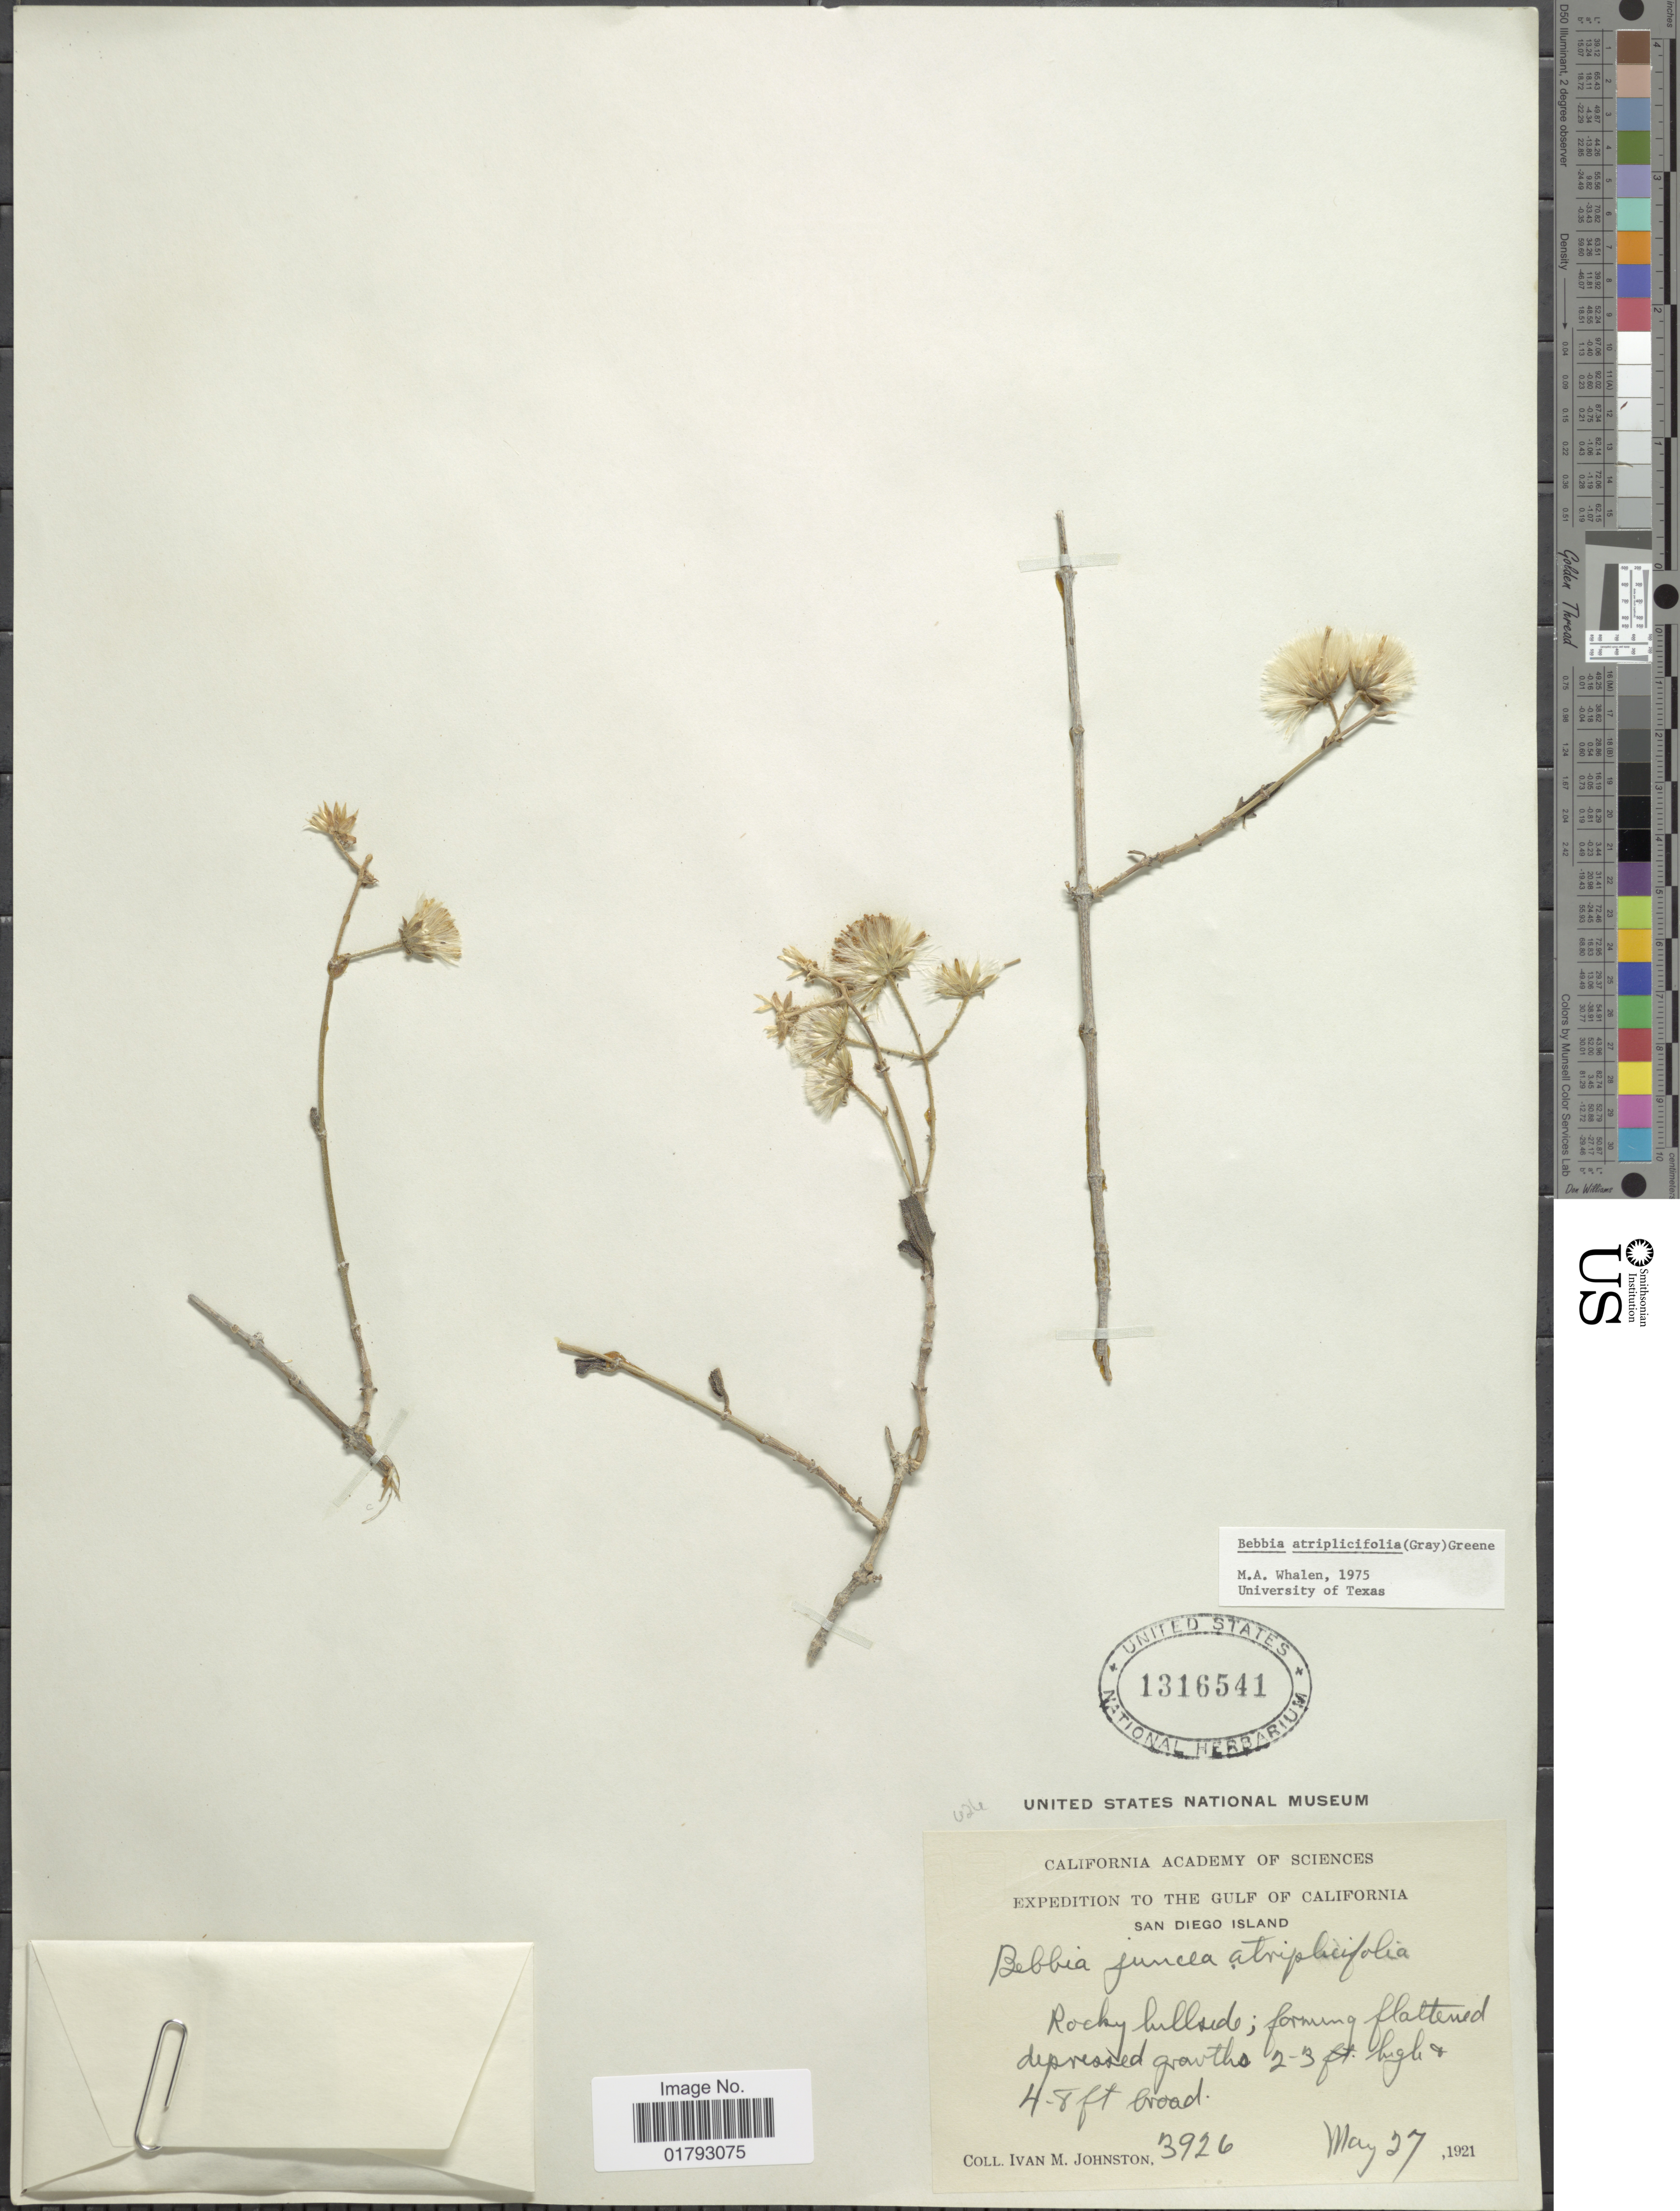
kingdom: Plantae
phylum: Tracheophyta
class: Magnoliopsida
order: Asterales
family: Asteraceae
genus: Bebbia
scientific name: Bebbia atriplicifolia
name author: (A. Gray) Greene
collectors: I.M. Johnston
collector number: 3926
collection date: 1921-05-27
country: Mexico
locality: Gulf of California. San Diego Island. Rocky hillside.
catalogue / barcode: US 1316541